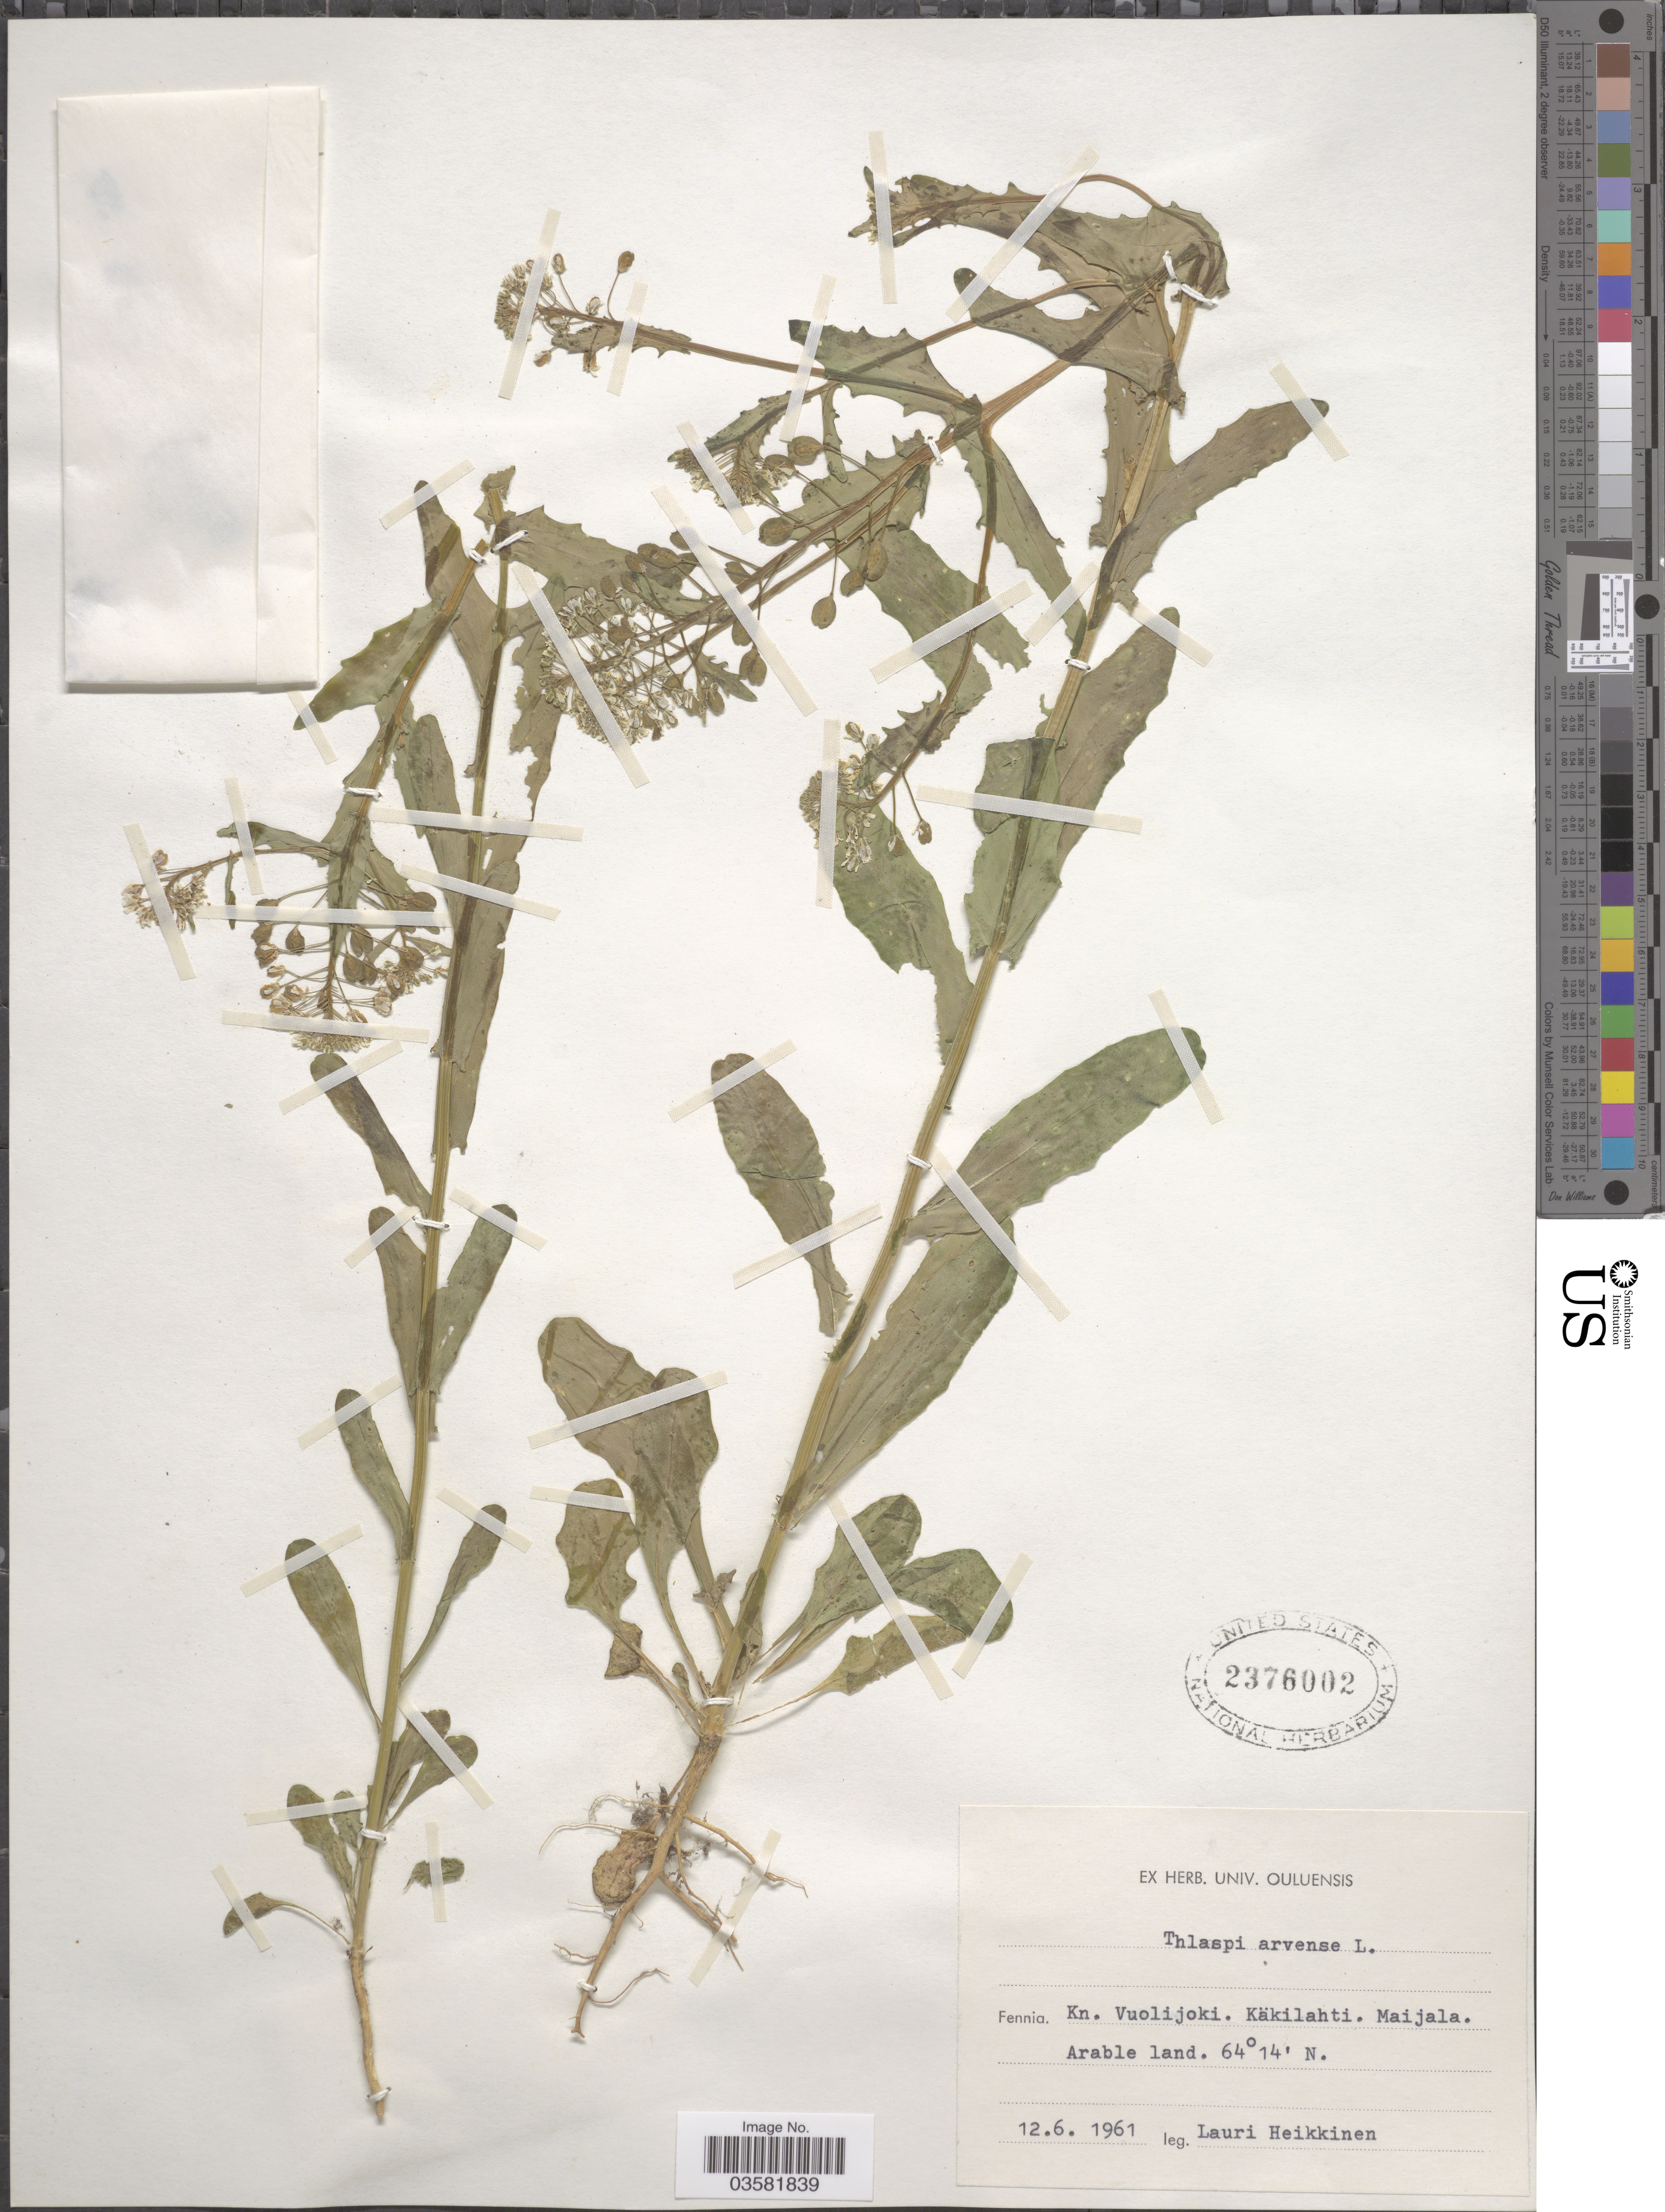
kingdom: Plantae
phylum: Tracheophyta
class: Magnoliopsida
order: Brassicales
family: Brassicaceae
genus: Thlaspi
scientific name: Thlaspi arvense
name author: L.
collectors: L. Heikkinen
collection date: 1961-06-12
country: Finland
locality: Fennia. Kn. Vuolijoki. Käkilahti. Maijala. Arable land.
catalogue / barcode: US 2376002